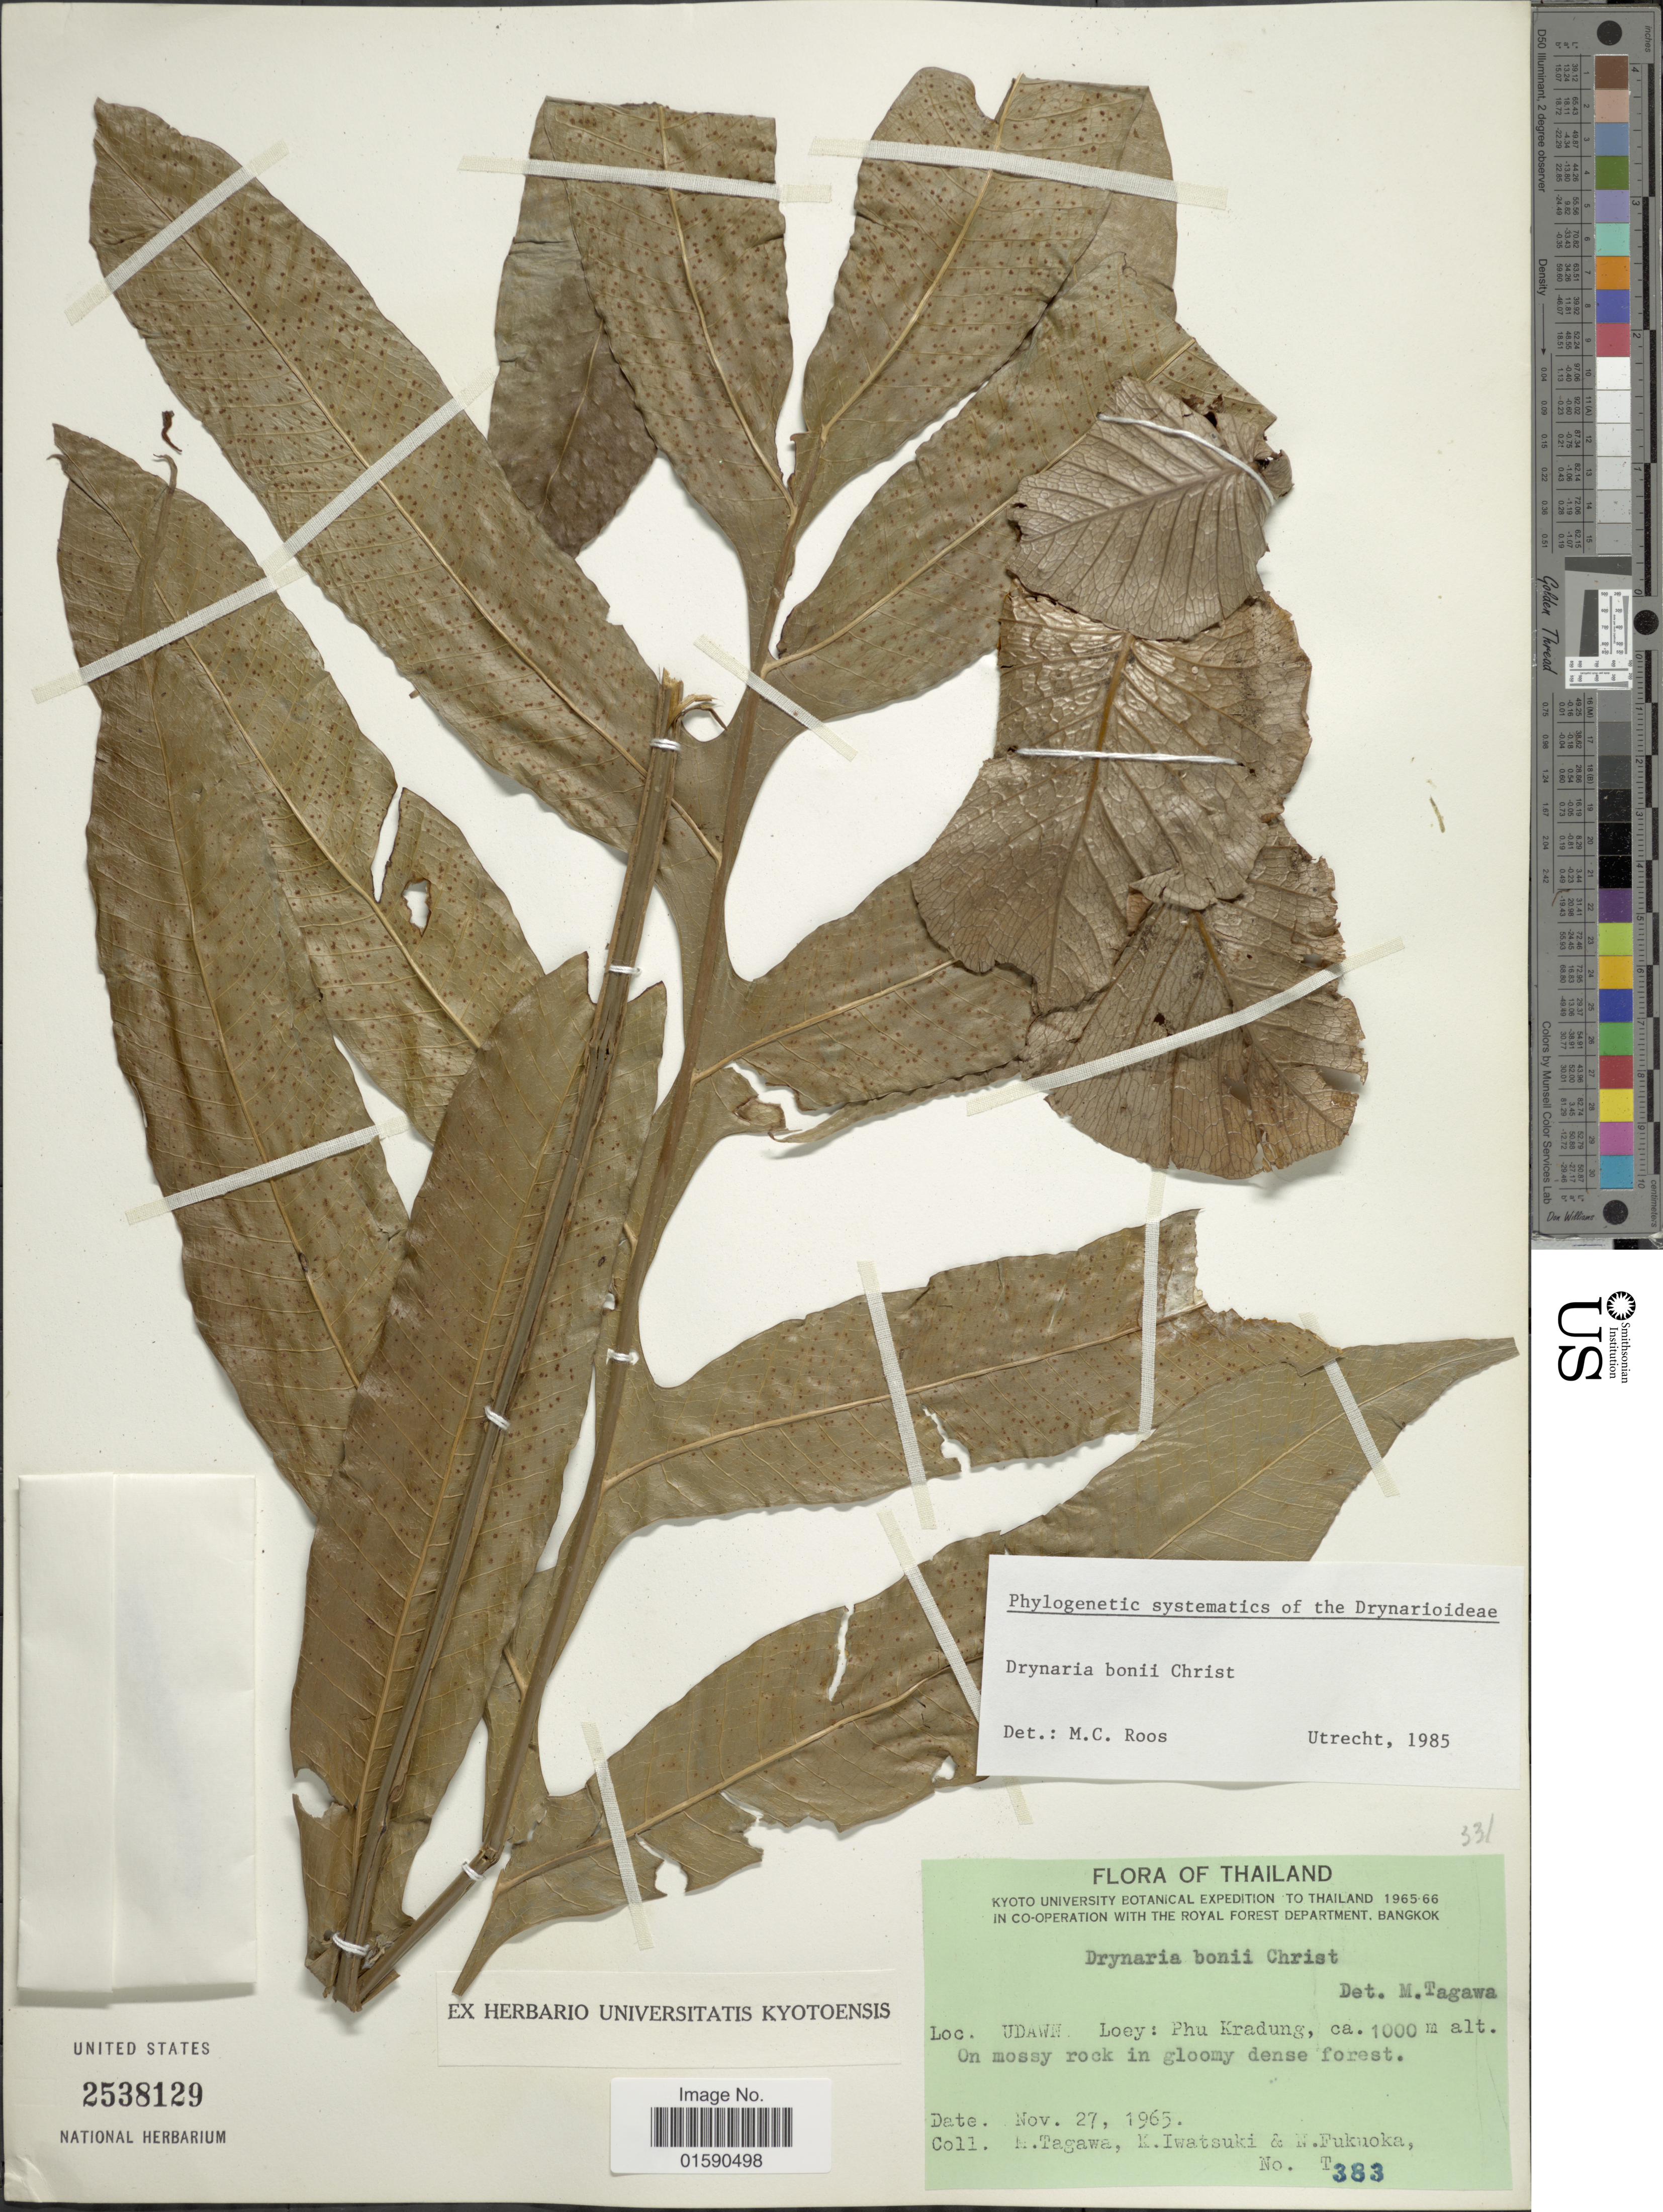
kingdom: Plantae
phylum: Tracheophyta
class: Polypodiopsida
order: Polypodiales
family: Polypodiaceae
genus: Drynaria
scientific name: Drynaria bonii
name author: Christ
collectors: M. Tagawa, K. Iwatsuki & N. Fukuoka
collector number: T 383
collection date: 1965-11-27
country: Thailand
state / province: Loei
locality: Udawn. Loey: Phu Kradung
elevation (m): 1000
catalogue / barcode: US 2538129